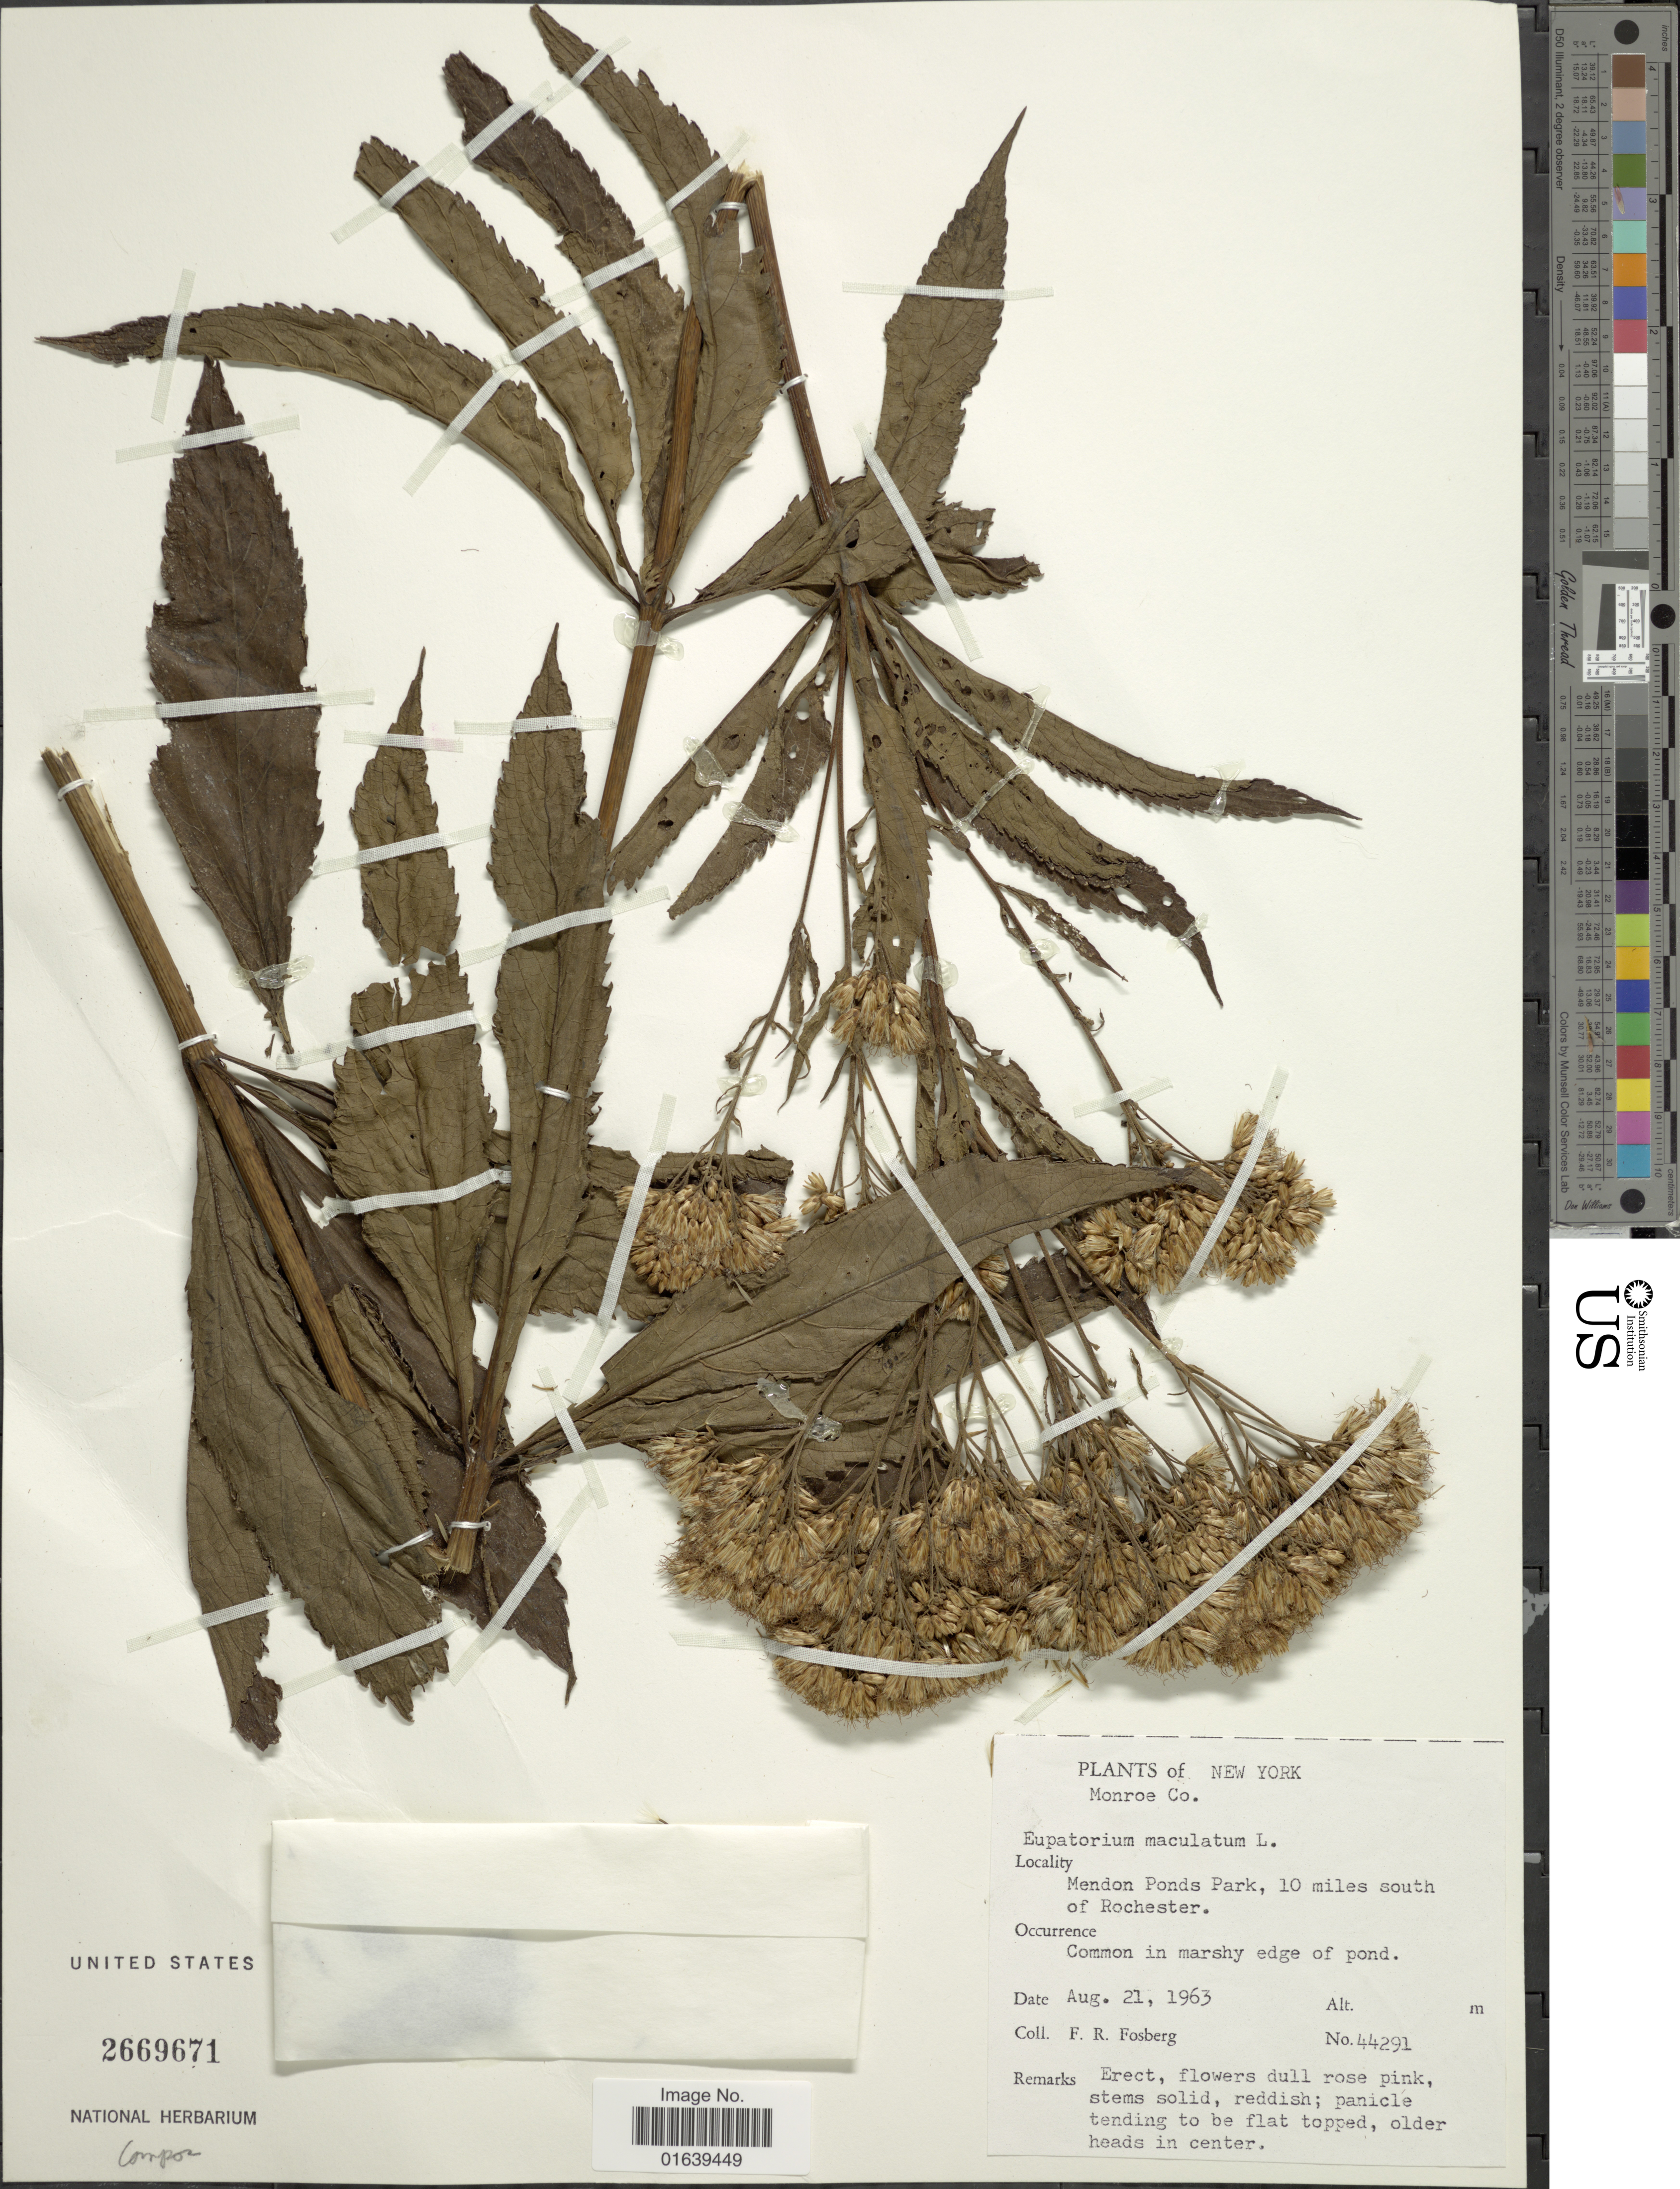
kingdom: Plantae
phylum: Tracheophyta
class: Magnoliopsida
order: Asterales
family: Asteraceae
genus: Eupatorium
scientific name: Eupatorium maculatum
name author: L.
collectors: F. R. Fosberg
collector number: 44291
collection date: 1963-08-21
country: United States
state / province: New York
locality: Monroe Co., Mendon Ponds Park, 10 miles south of Rochester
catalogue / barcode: US 2669671